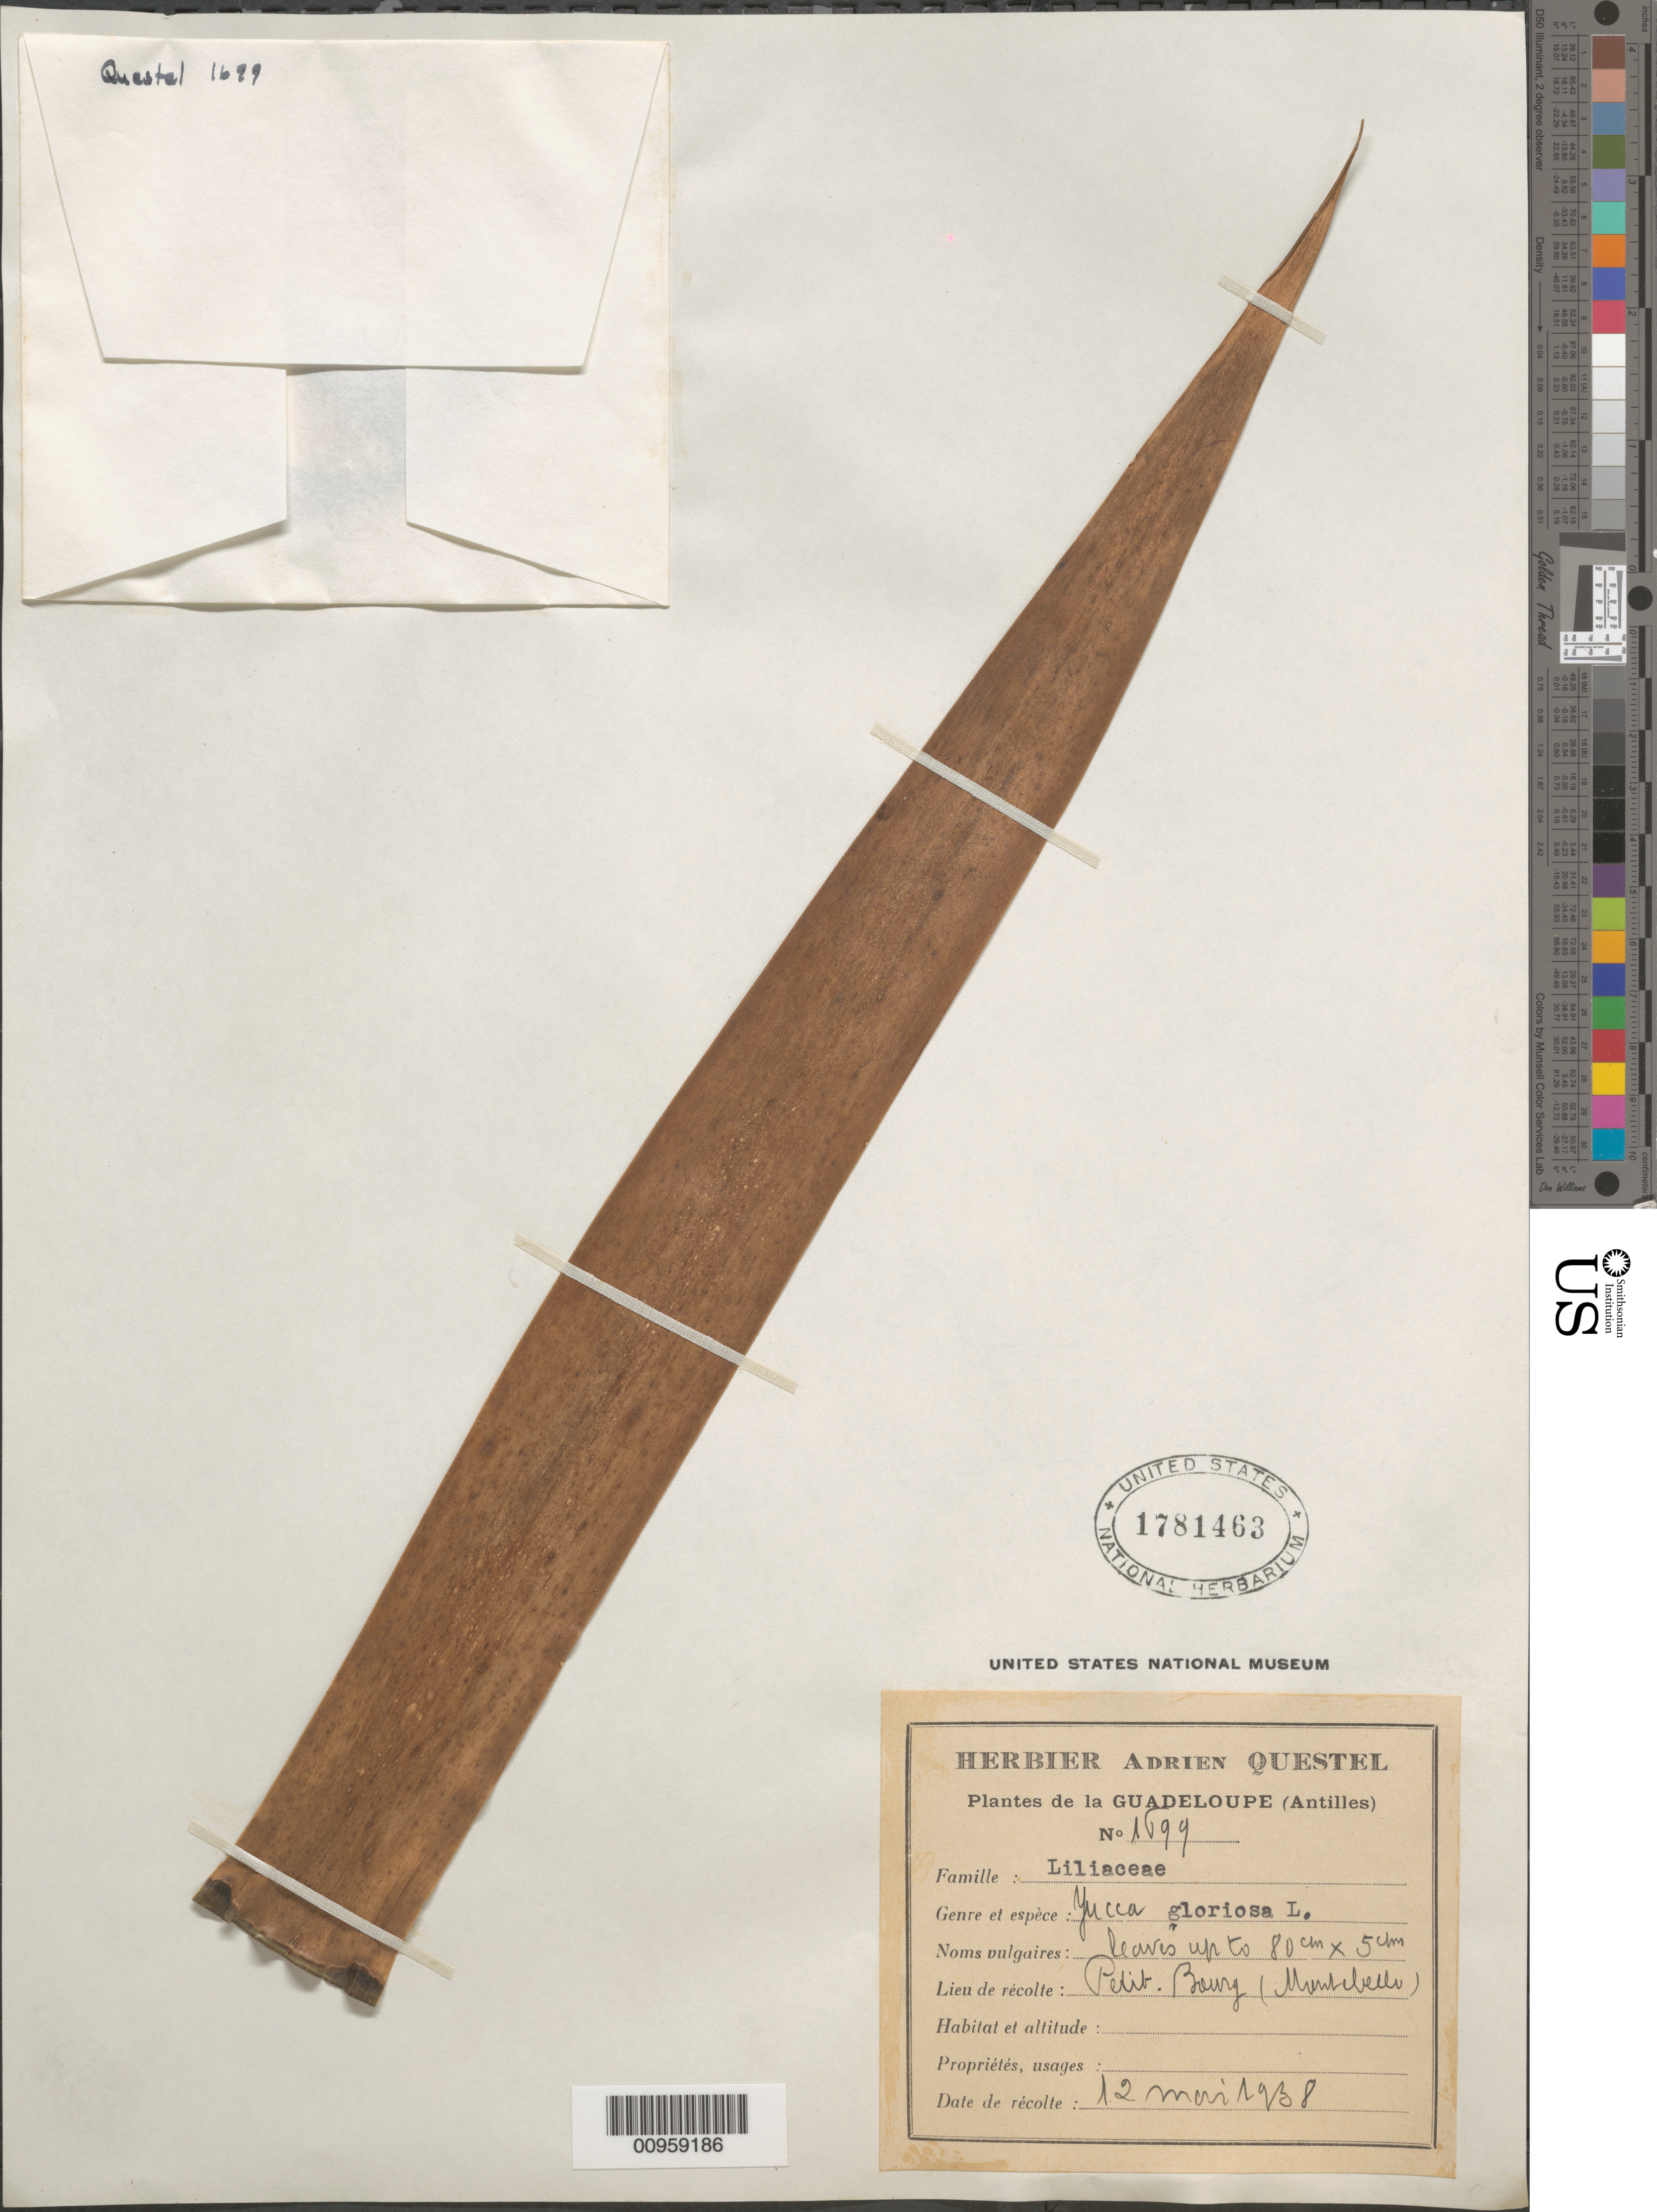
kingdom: Plantae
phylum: Tracheophyta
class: Liliopsida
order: Asparagales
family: Asparagaceae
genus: Yucca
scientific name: Yucca gloriosa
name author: L.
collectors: A. Questel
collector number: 1699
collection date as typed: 12 May 1938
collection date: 1938-05-12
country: Guadeloupe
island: Basse Terre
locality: Petite Bourg (Montebello)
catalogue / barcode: US 1781463